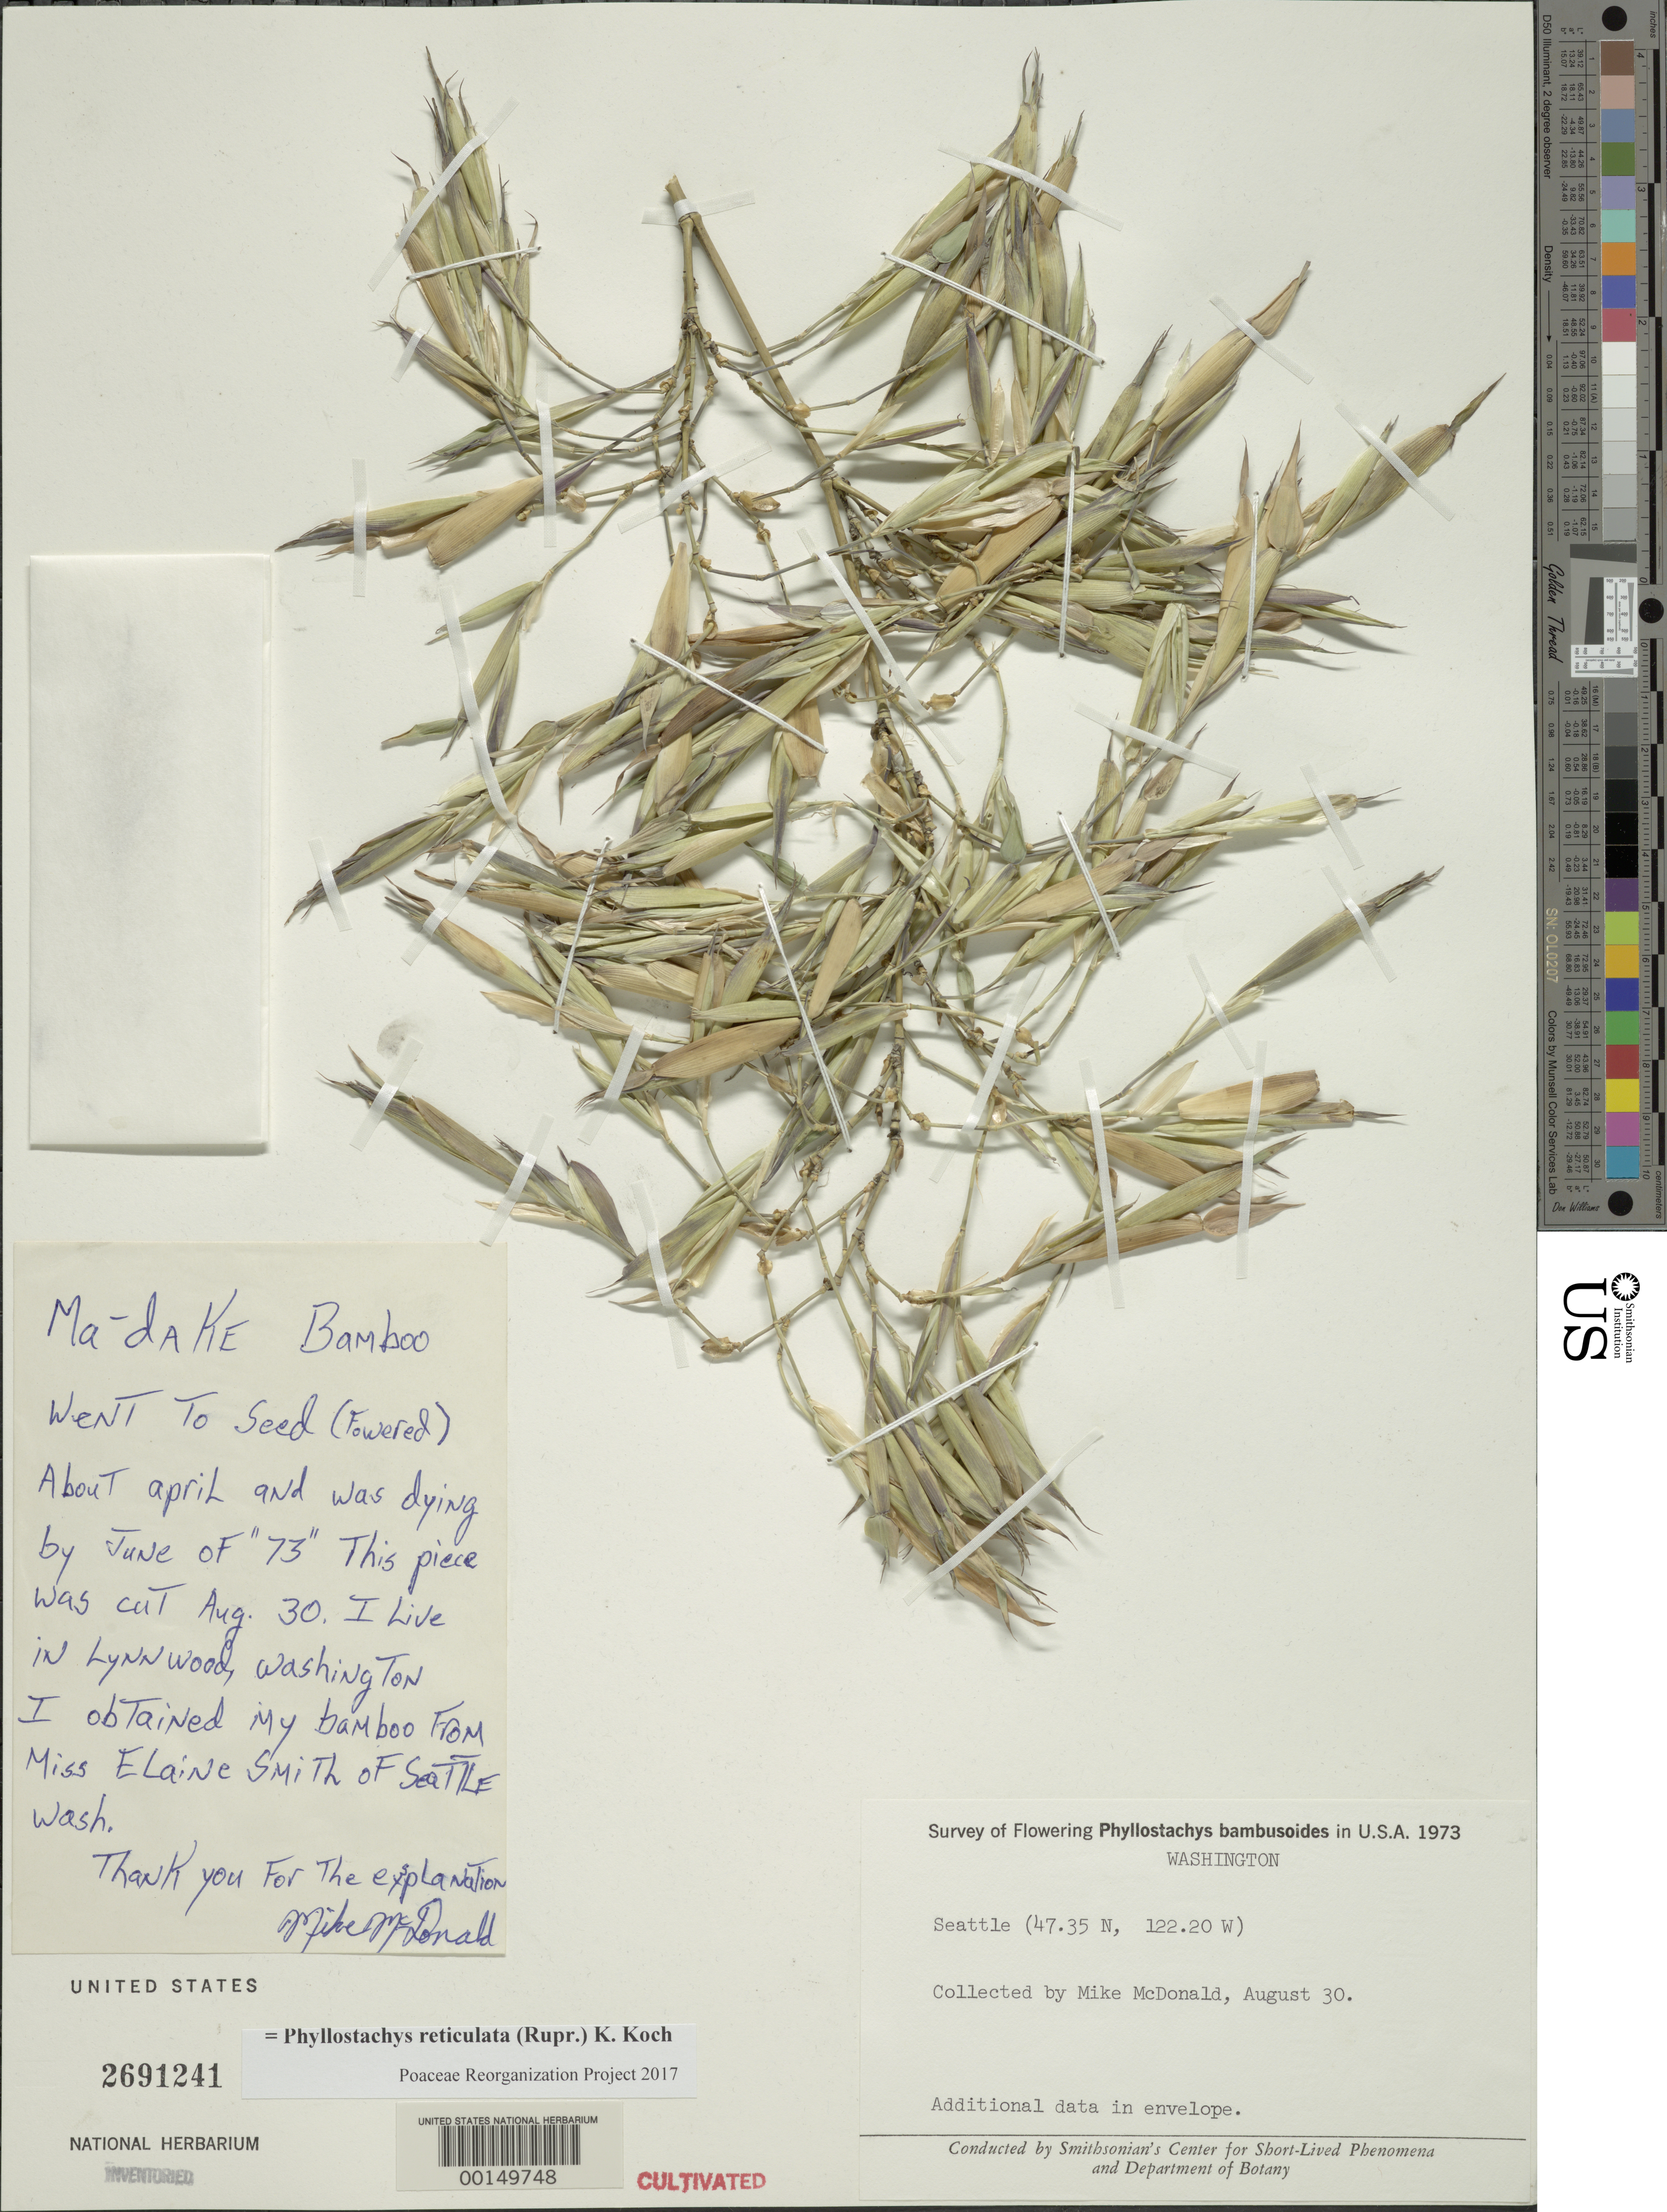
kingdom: Plantae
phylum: Tracheophyta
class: Liliopsida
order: Poales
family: Poaceae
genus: Phyllostachys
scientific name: Phyllostachys reticulata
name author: (Rupr.) K. Koch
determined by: Poaceae Reorganization Project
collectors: M. McDonald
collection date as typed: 30 Aug 1973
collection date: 1973-08-30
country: United States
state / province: Washington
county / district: Kitsap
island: Bainbridge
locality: Lynwood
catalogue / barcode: US 2691241